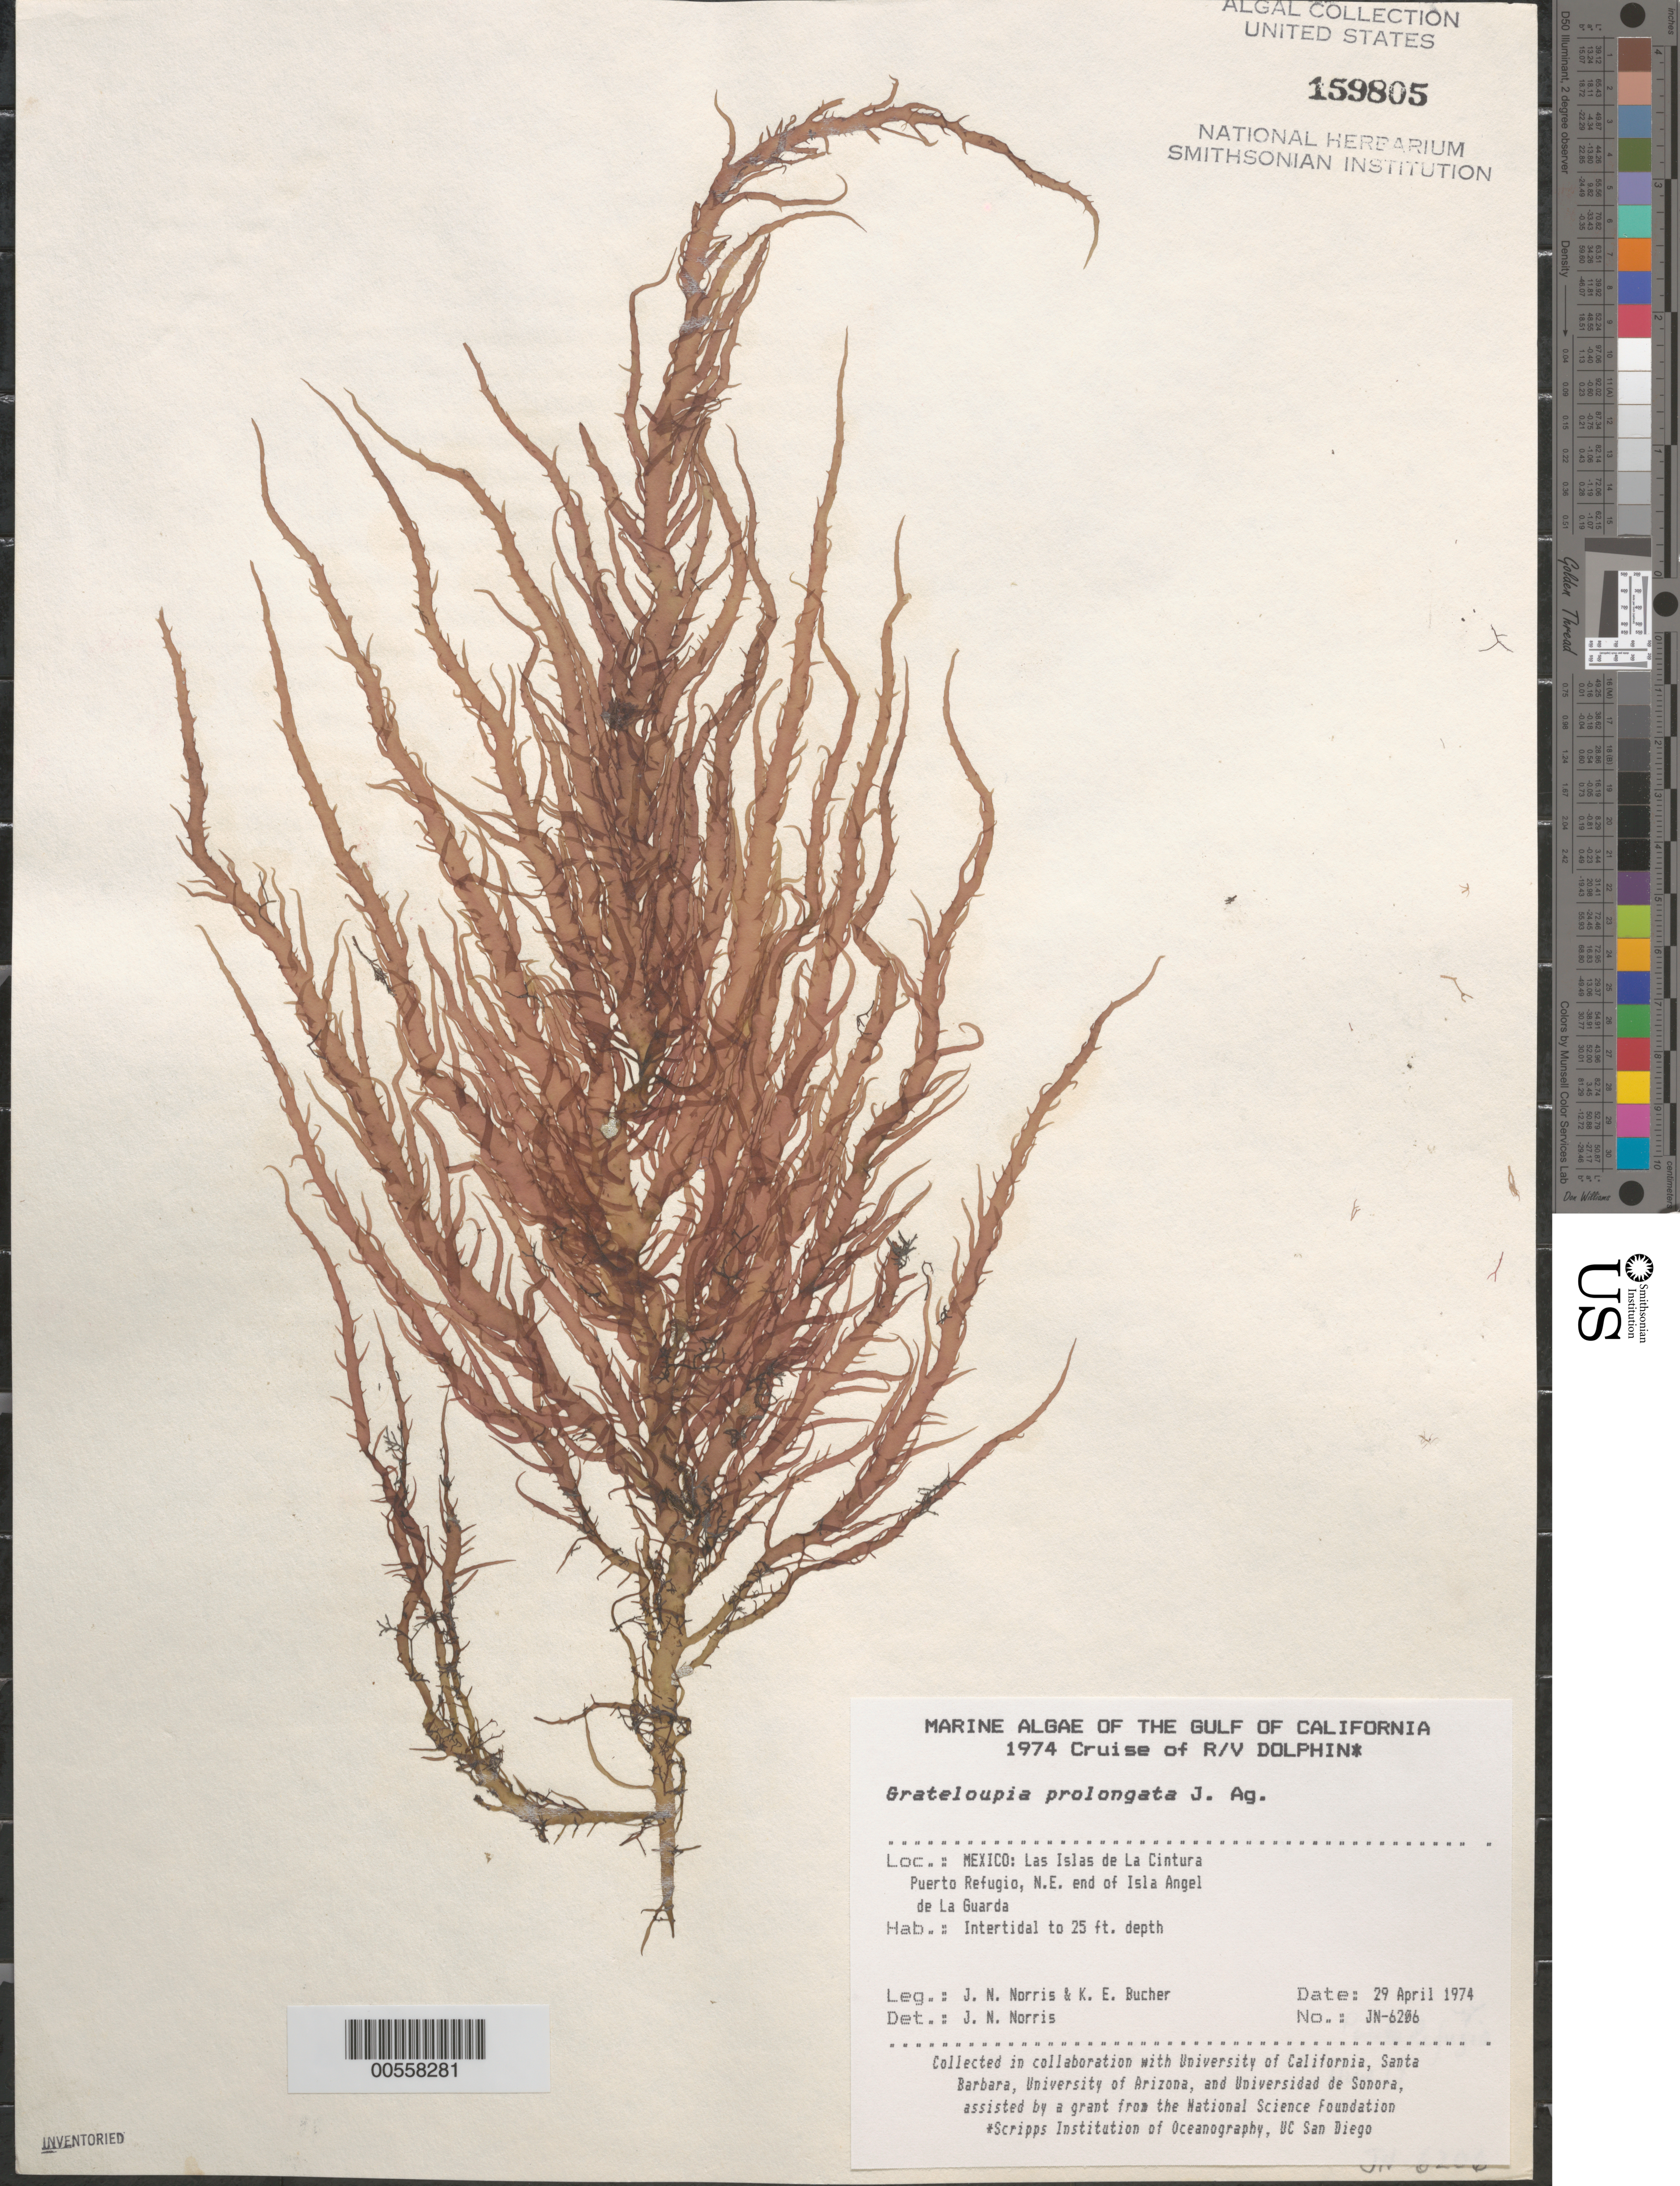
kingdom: Plantae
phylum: Rhodophyta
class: Florideophyceae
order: Halymeniales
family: Halymeniaceae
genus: Grateloupia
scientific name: Grateloupia prolongata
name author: J. Agardh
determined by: Norris, James N.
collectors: J. N. Norris & K. E. Bucher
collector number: JN-6206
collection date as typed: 29 Apr 1974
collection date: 1974-04-29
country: Mexico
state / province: Baja California Norte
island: Isla Angel de la Guarda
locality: Puerto Refugio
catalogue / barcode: US 159805